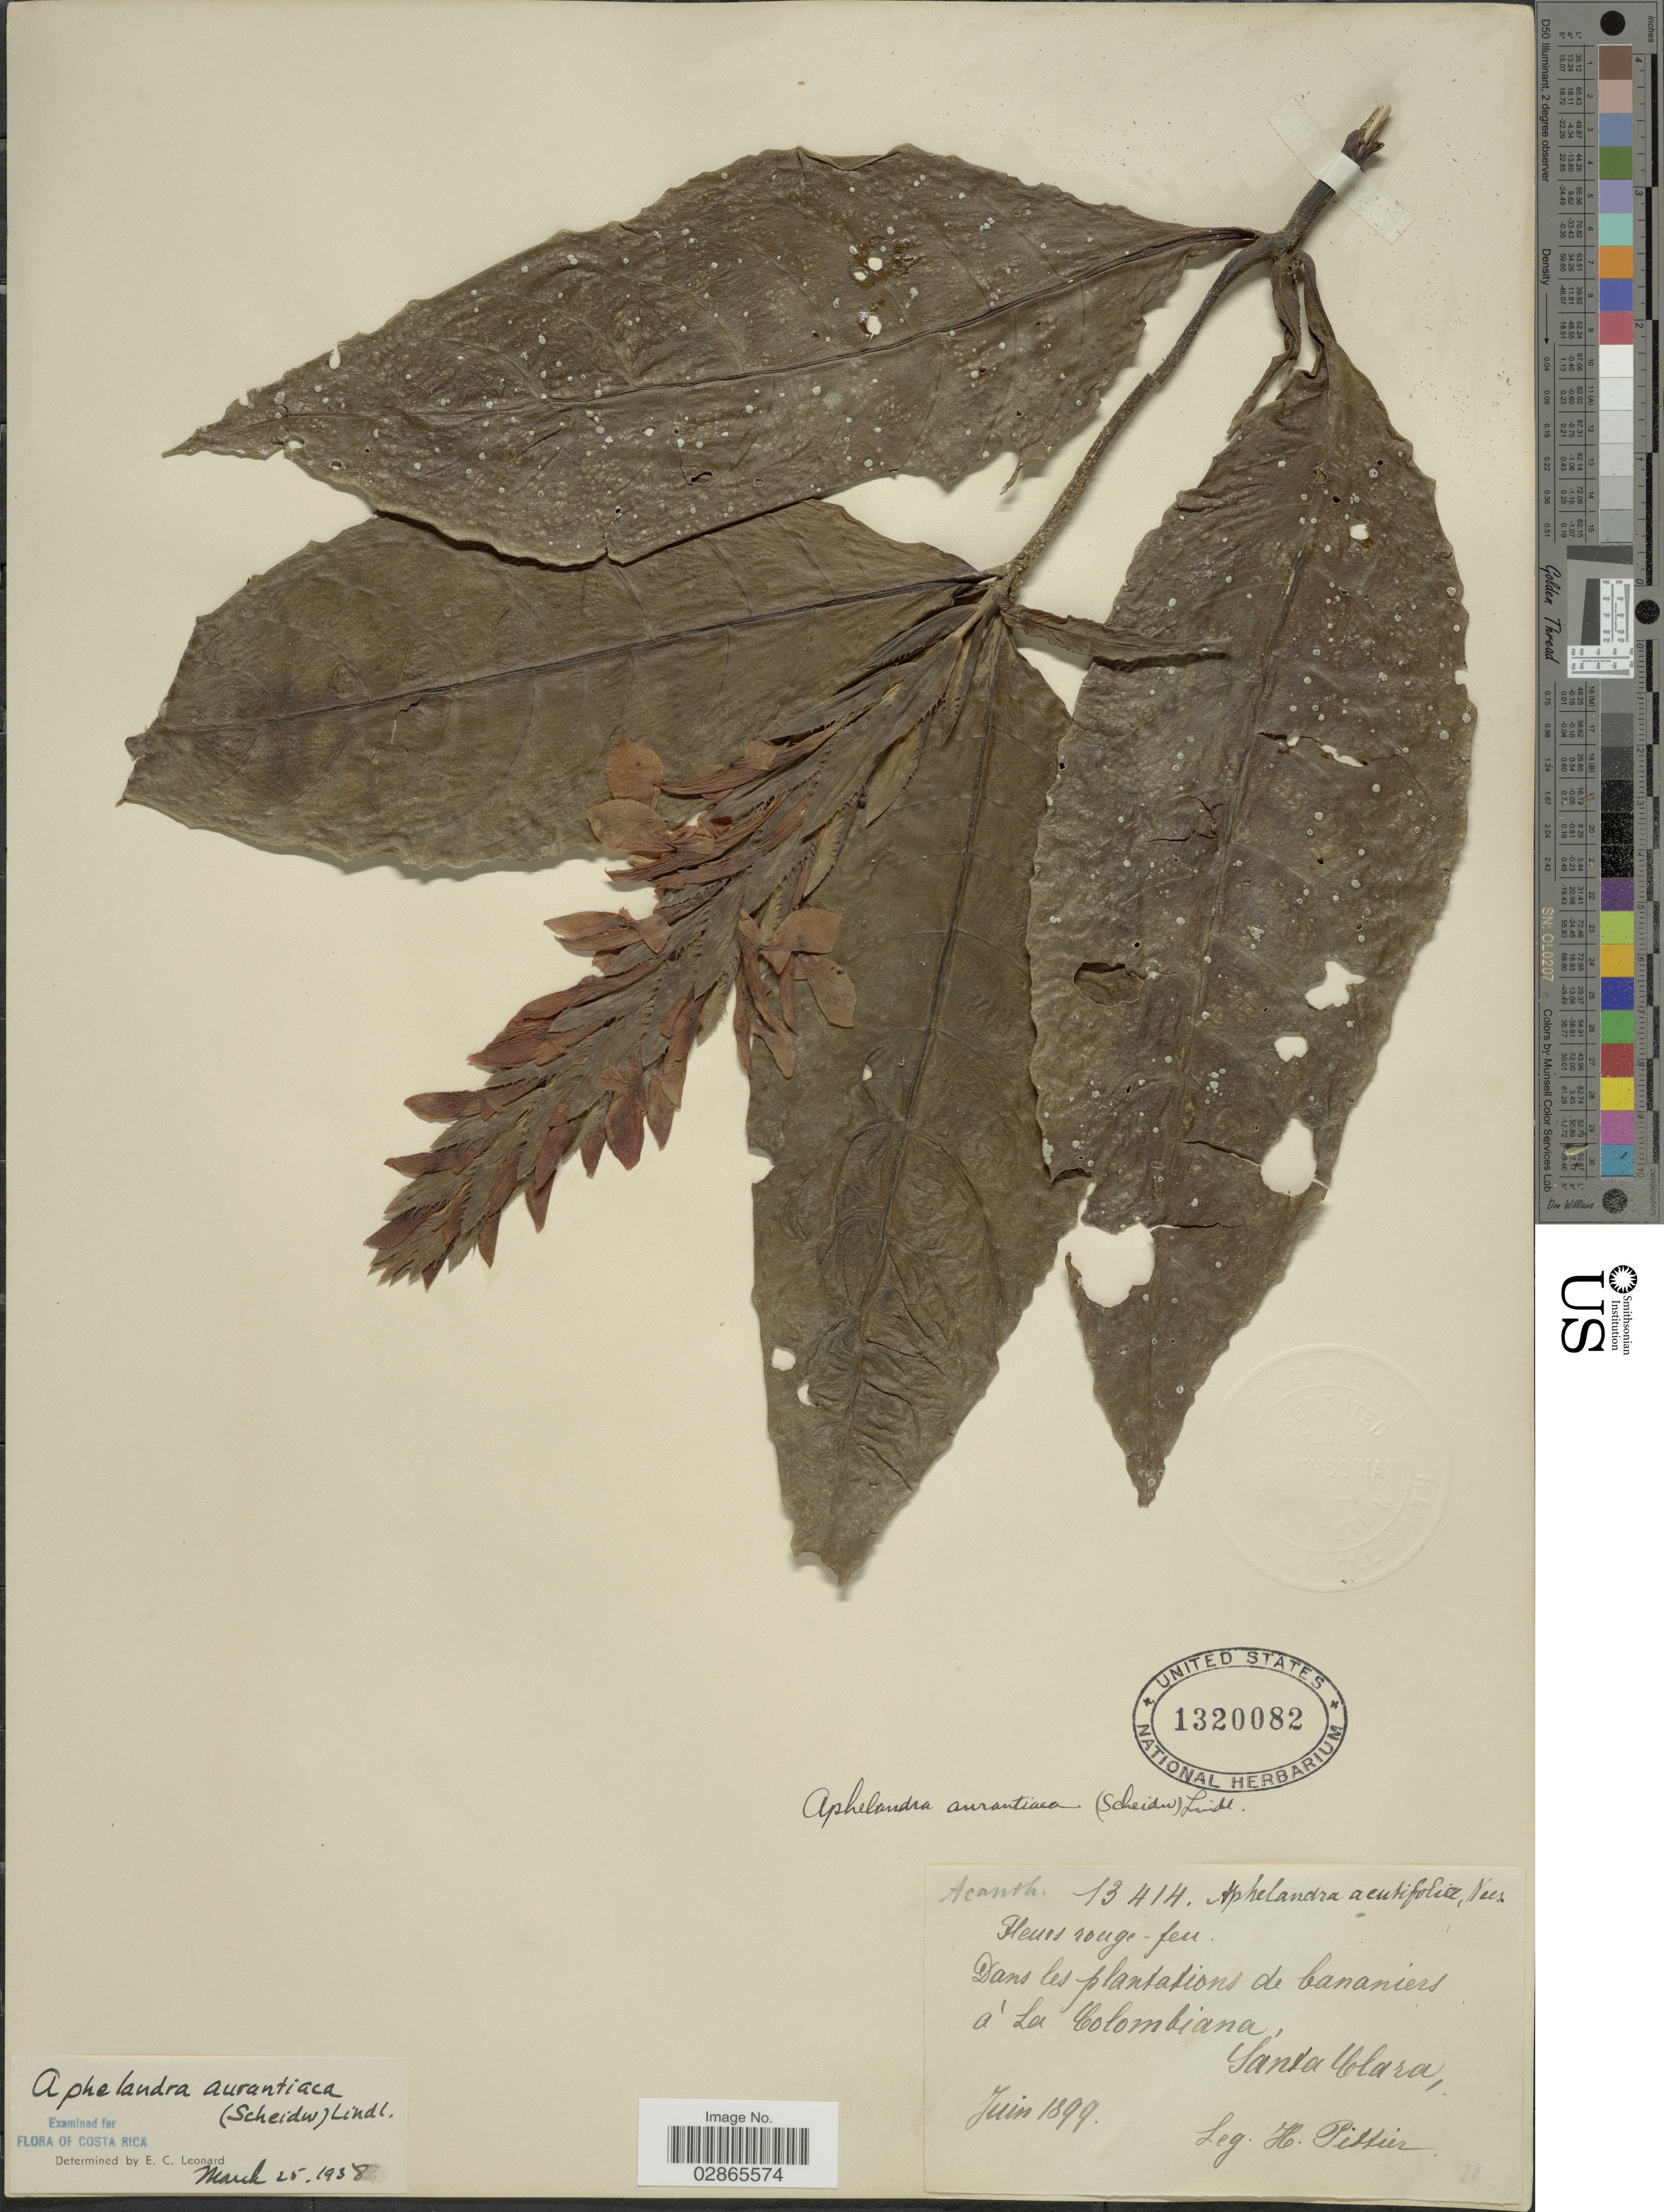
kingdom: Plantae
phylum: Tracheophyta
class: Magnoliopsida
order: Lamiales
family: Acanthaceae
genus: Aphelandra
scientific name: Aphelandra aurantiaca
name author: (Scheidw.) Lindl.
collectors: H. F. Pittier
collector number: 13414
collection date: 1899-06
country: Colombia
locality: Dans les plantations de bananiers á la Colombiana, Santa Clara.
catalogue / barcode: US 1320082